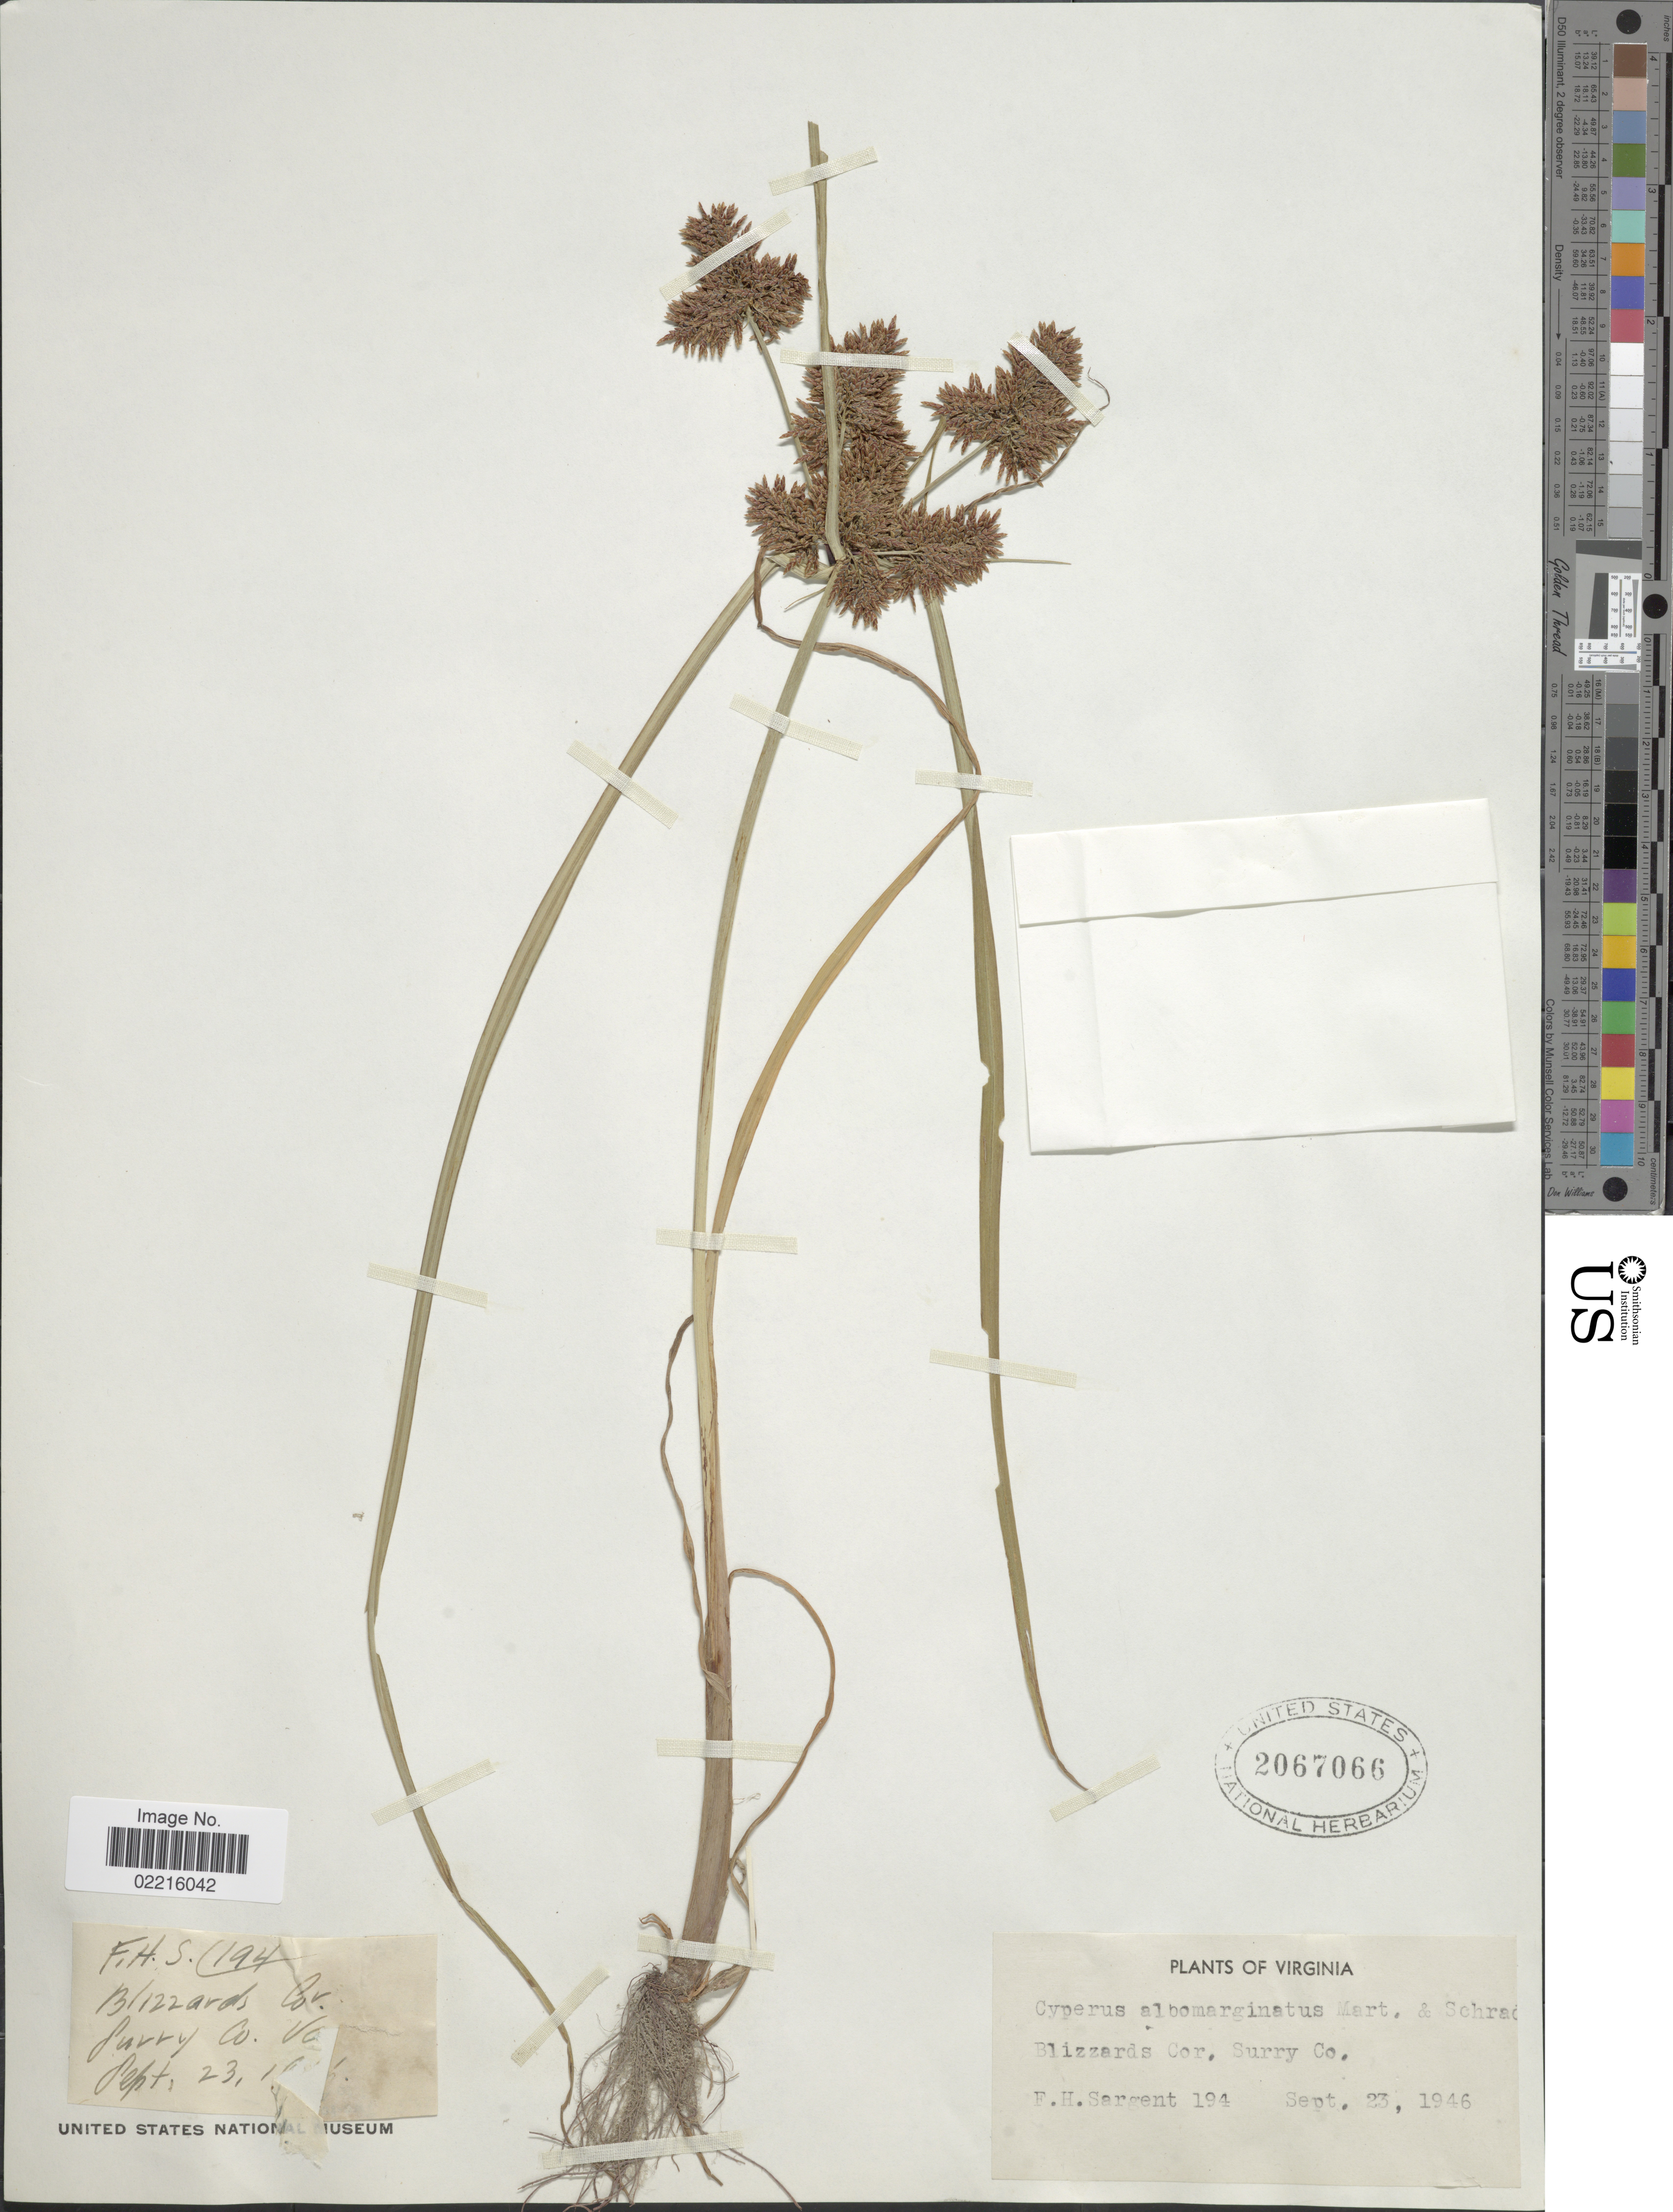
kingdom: Plantae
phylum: Tracheophyta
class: Liliopsida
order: Poales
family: Cyperaceae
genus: Cyperus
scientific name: Cyperus flavicomus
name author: Michx.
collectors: F. H. Sargent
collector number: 194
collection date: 1946-09-23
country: United States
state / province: Virginia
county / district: Surry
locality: Blizzards Cor,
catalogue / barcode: US 2067066